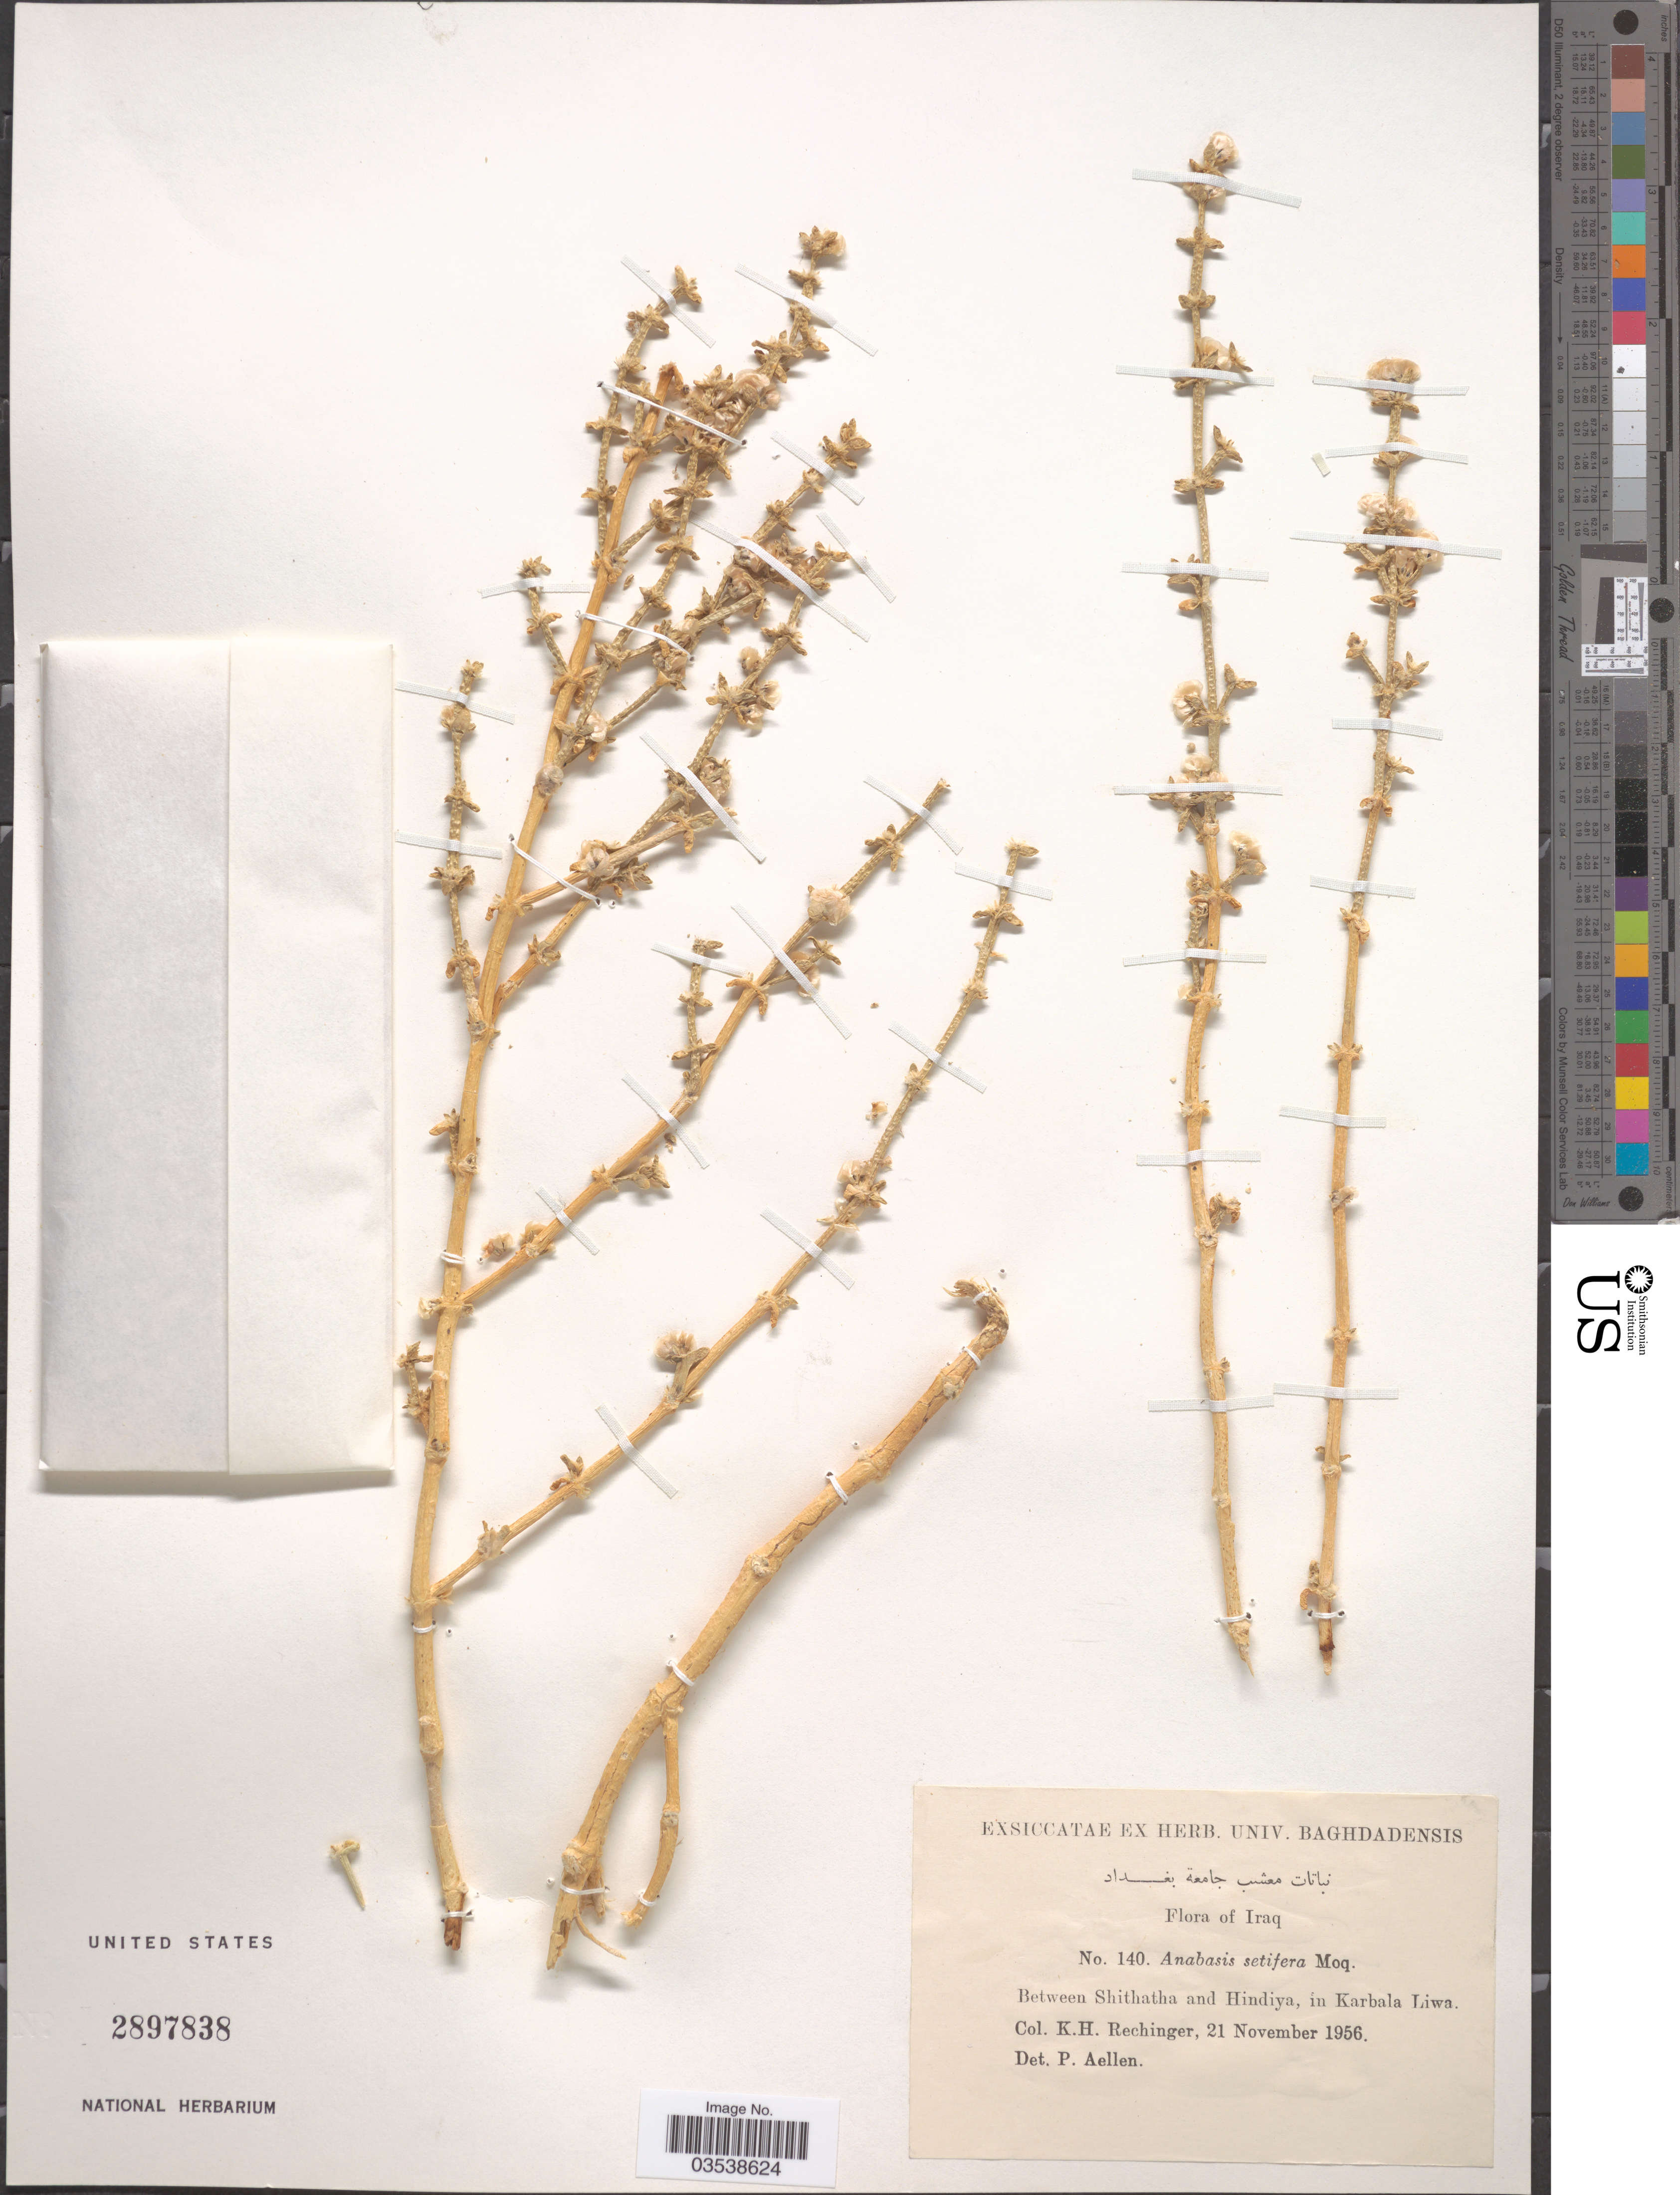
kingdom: Plantae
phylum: Tracheophyta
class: Magnoliopsida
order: Caryophyllales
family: Amaranthaceae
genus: Anabasis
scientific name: Anabasis setifera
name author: Moq.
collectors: K. H. Rechinger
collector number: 140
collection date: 1956-11-21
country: Iraq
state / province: Al Karbala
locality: Between Shithatha and Hindiya, in Karbala Liwa.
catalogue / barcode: US 2897838